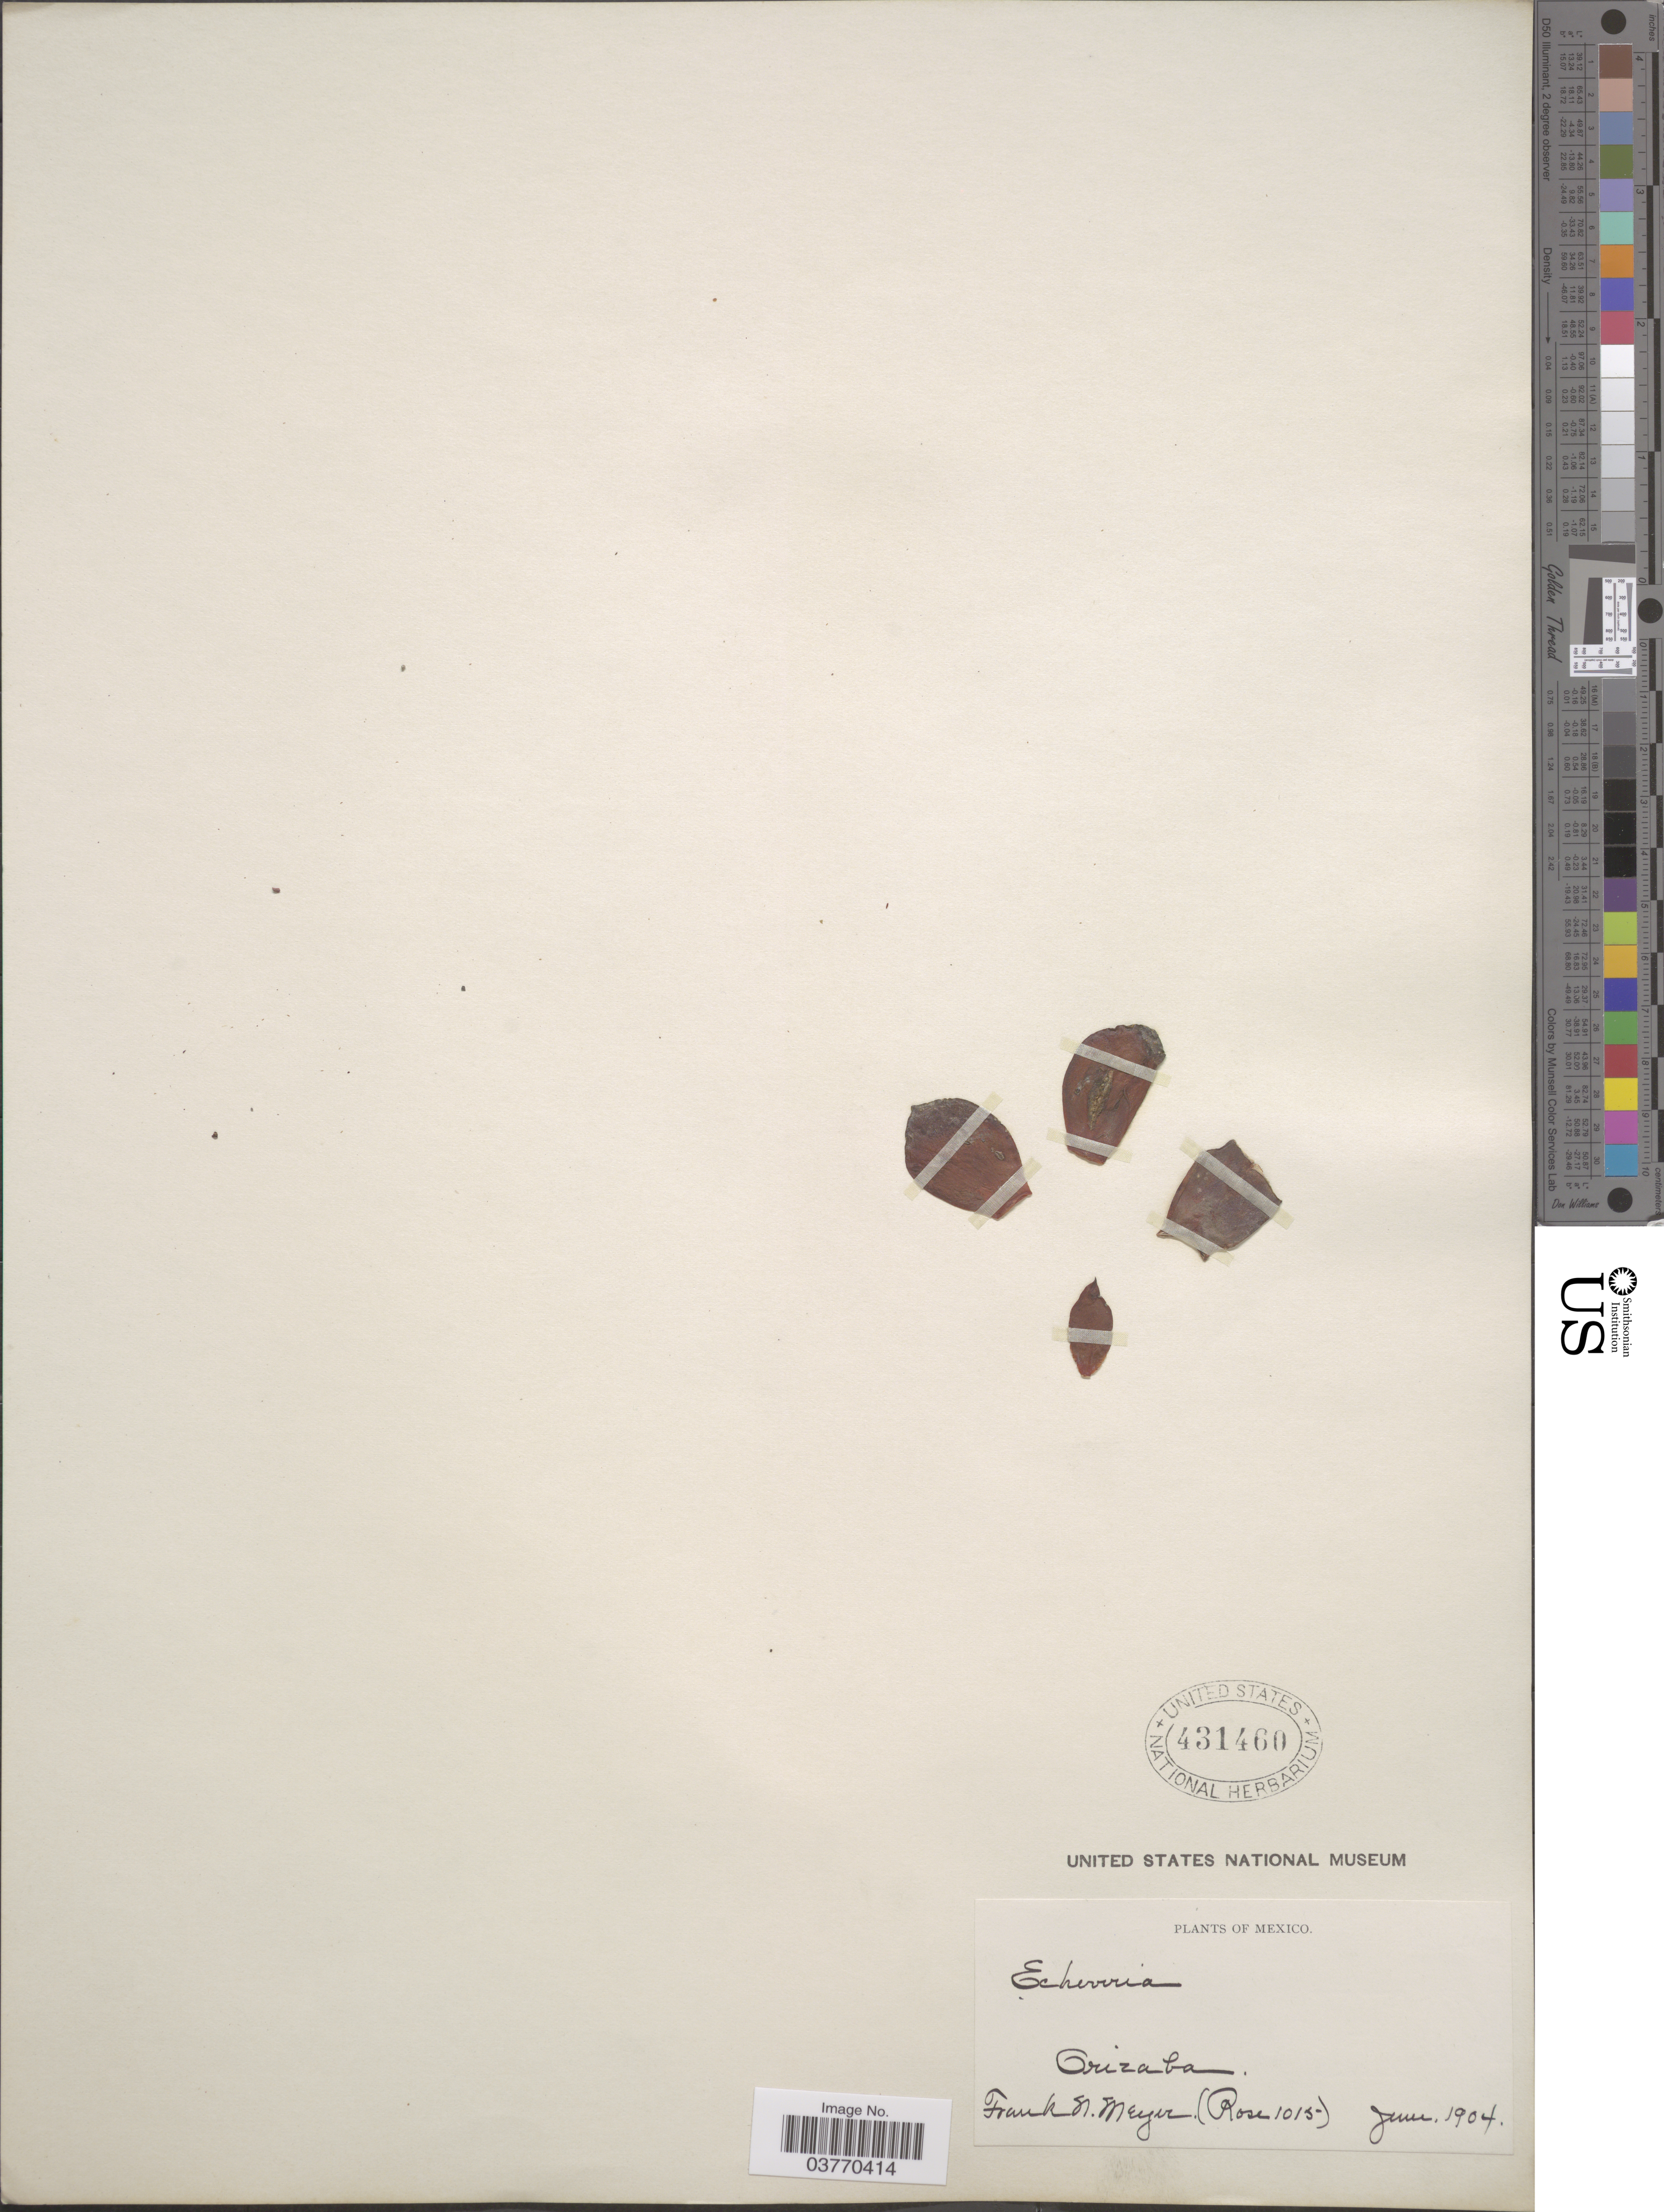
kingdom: Plantae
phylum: Tracheophyta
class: Magnoliopsida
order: Saxifragales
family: Crassulaceae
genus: Echeveria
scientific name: Echeveria rubromarginata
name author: Rose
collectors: F. N. Meyer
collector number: Rose1015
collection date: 1904-06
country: Mexico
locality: Orizaba.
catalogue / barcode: US 431460